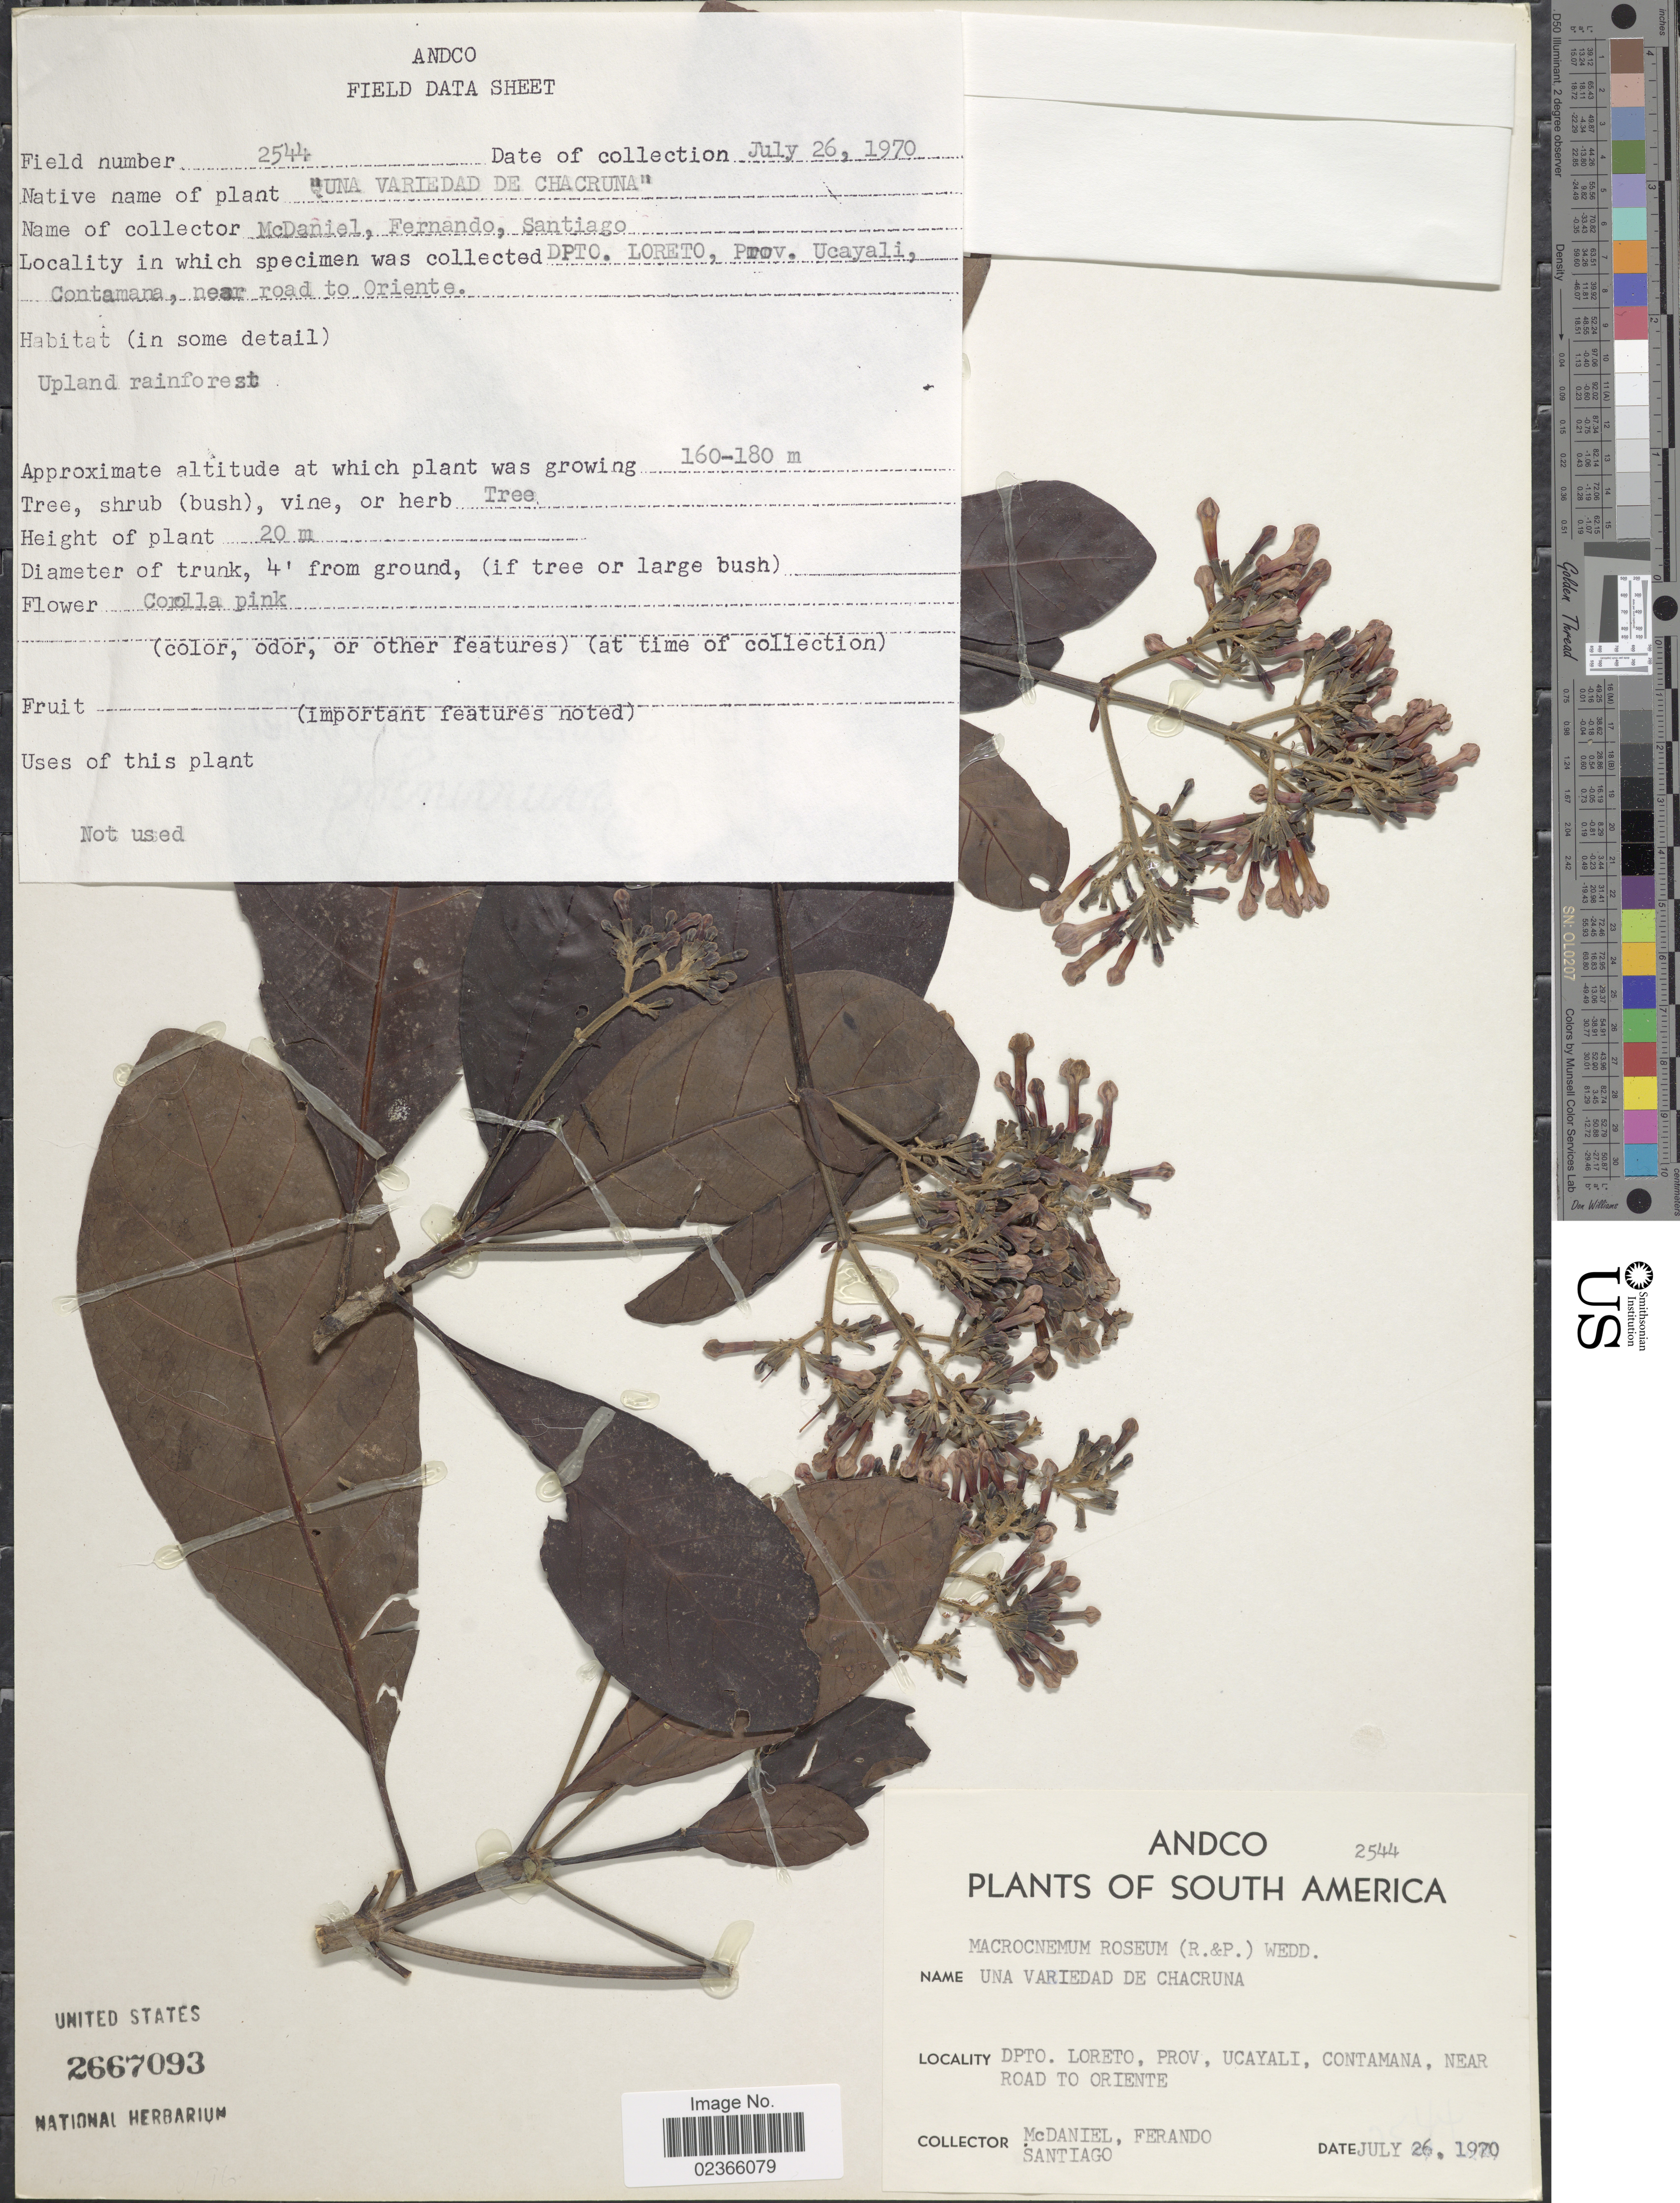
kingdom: Plantae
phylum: Tracheophyta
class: Magnoliopsida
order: Gentianales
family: Rubiaceae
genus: Macrocnemum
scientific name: Macrocnemum roseum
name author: (Ruiz & Pav.) Wedd.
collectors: -- McDaniel, -- Fernando & -. Santiago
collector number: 2544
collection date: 1970-07-26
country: Peru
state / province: Loreto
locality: Dpto. Loreto. Prov. Ucayali, Contamana, Near Road to Oriente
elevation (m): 160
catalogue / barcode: US 2667093